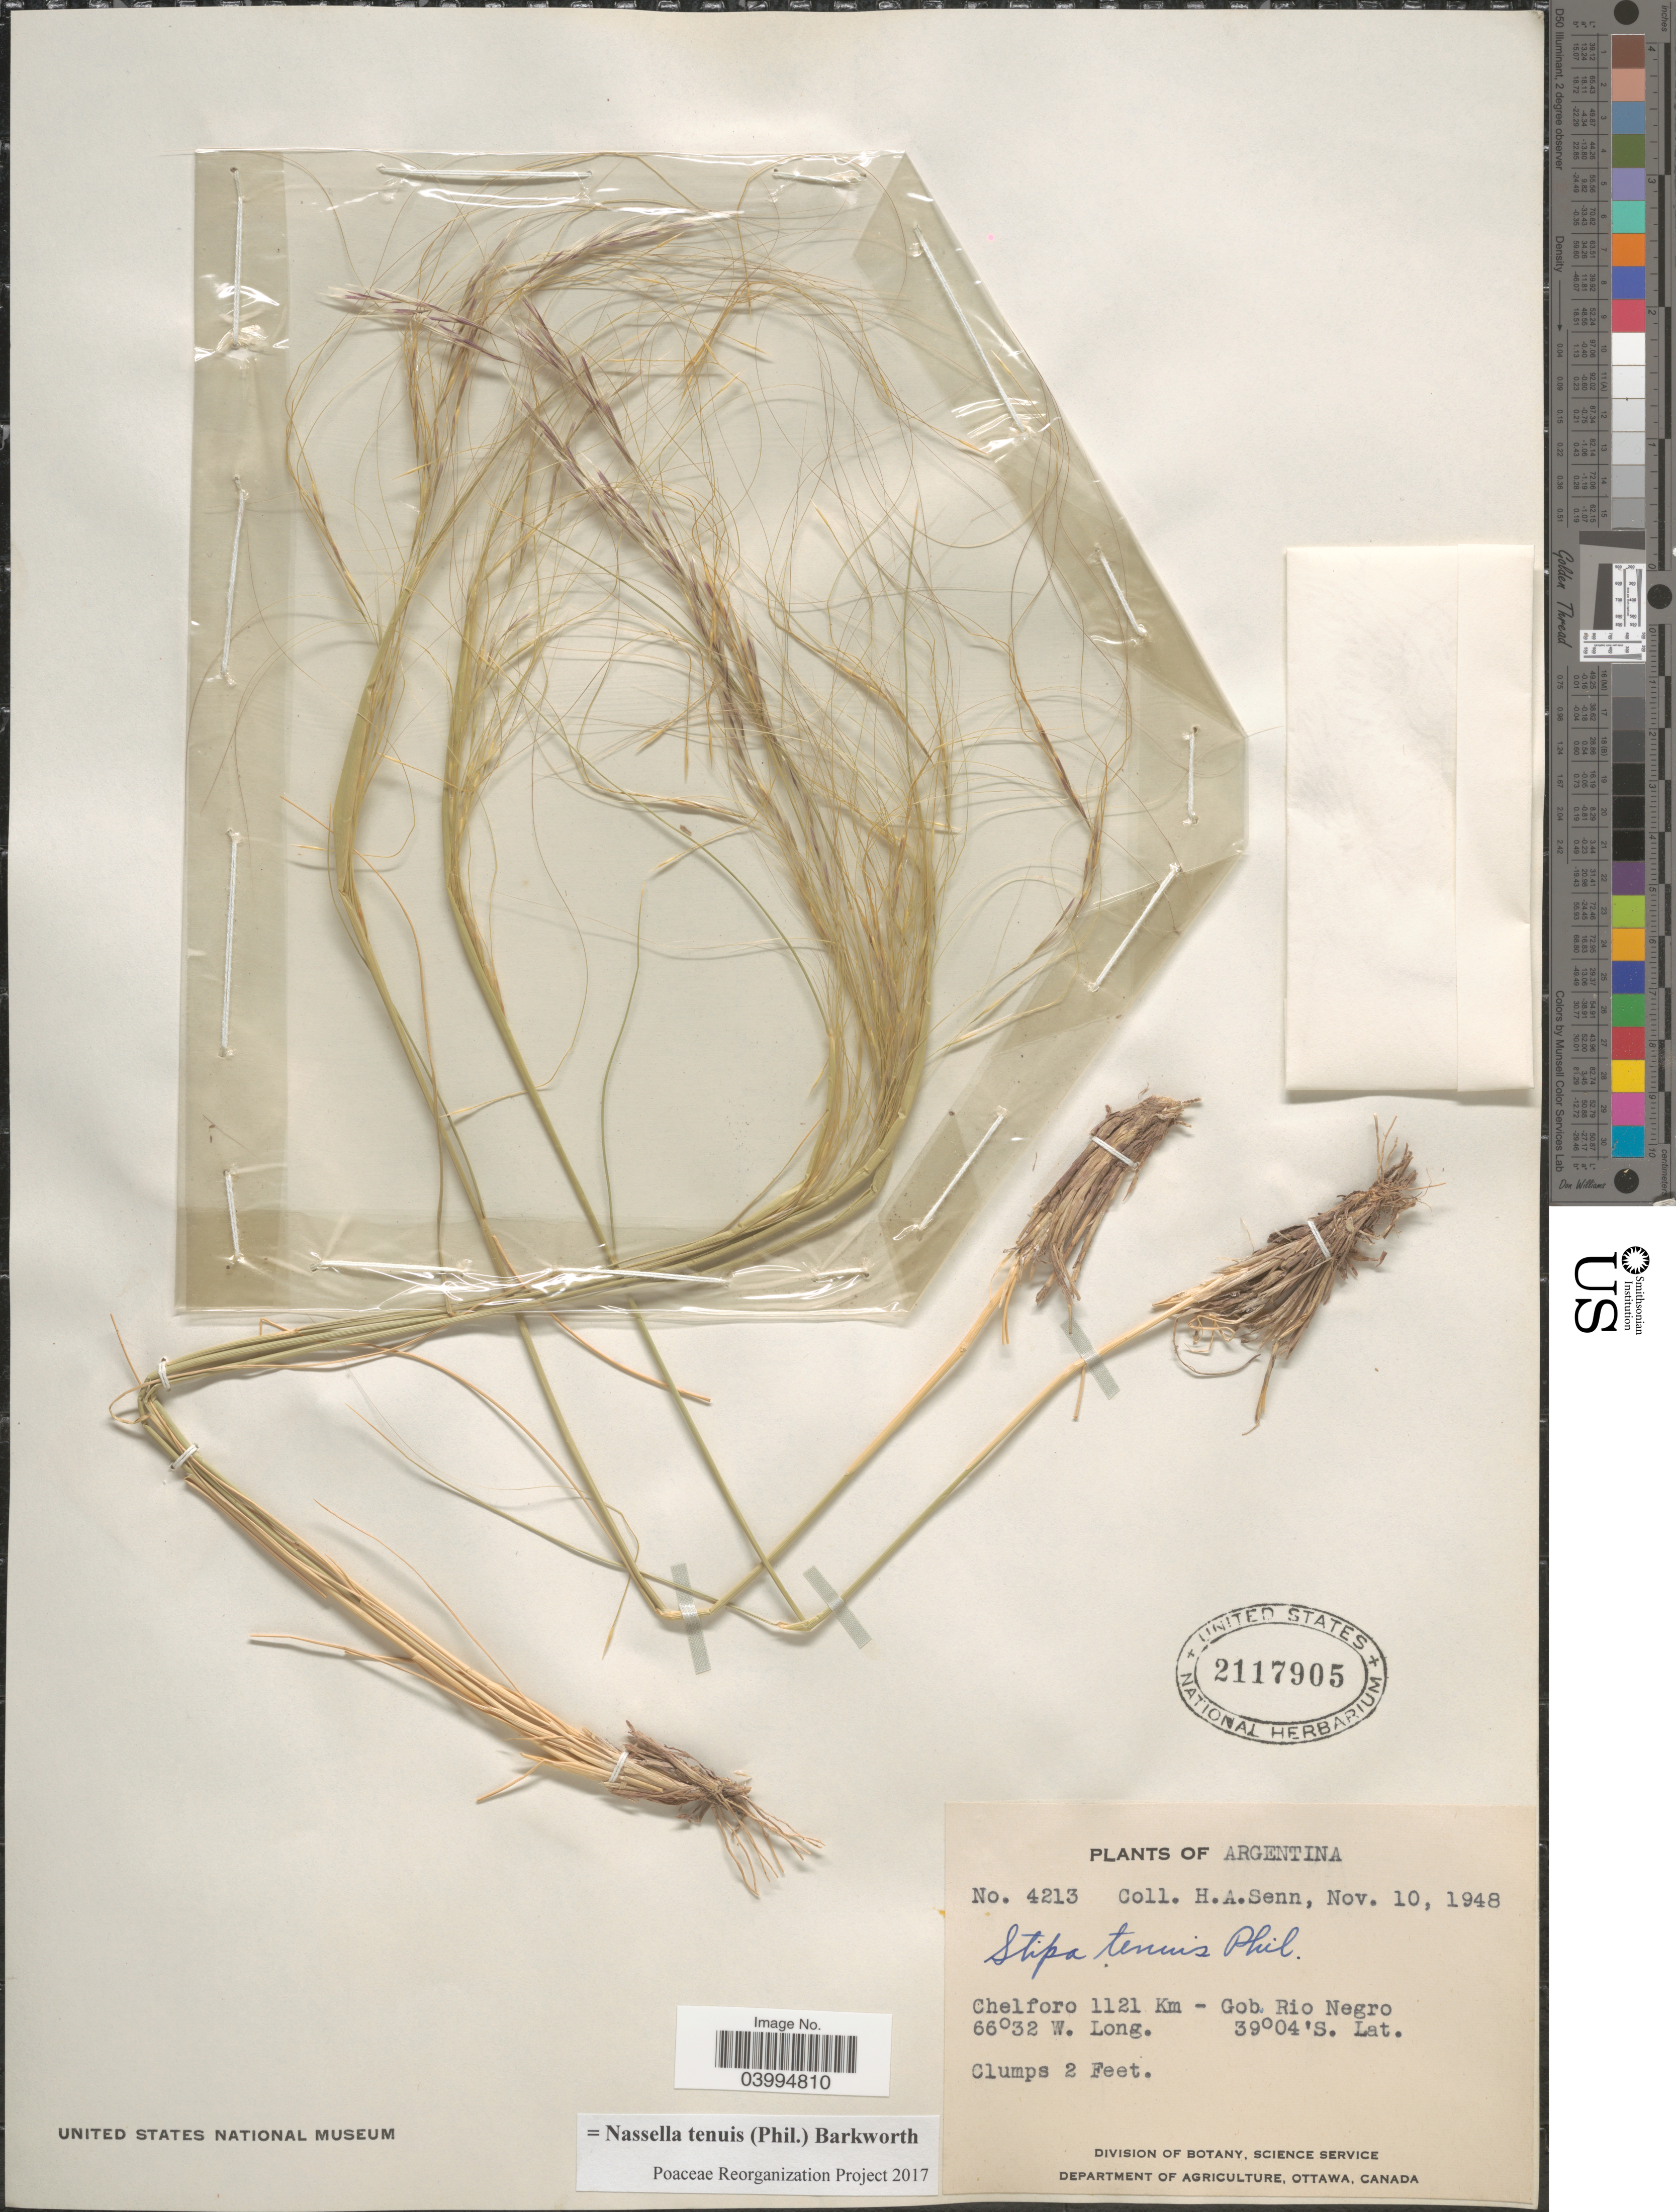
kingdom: Plantae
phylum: Tracheophyta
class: Liliopsida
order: Poales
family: Poaceae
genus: Nassella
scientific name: Nassella tenuis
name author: (Phil.) Barkworth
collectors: H. Senn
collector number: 4213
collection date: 1948-11-10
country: Argentina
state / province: Rio Negro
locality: Chelforo 1121 Km - Gob Rio Negro.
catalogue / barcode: US 2117905